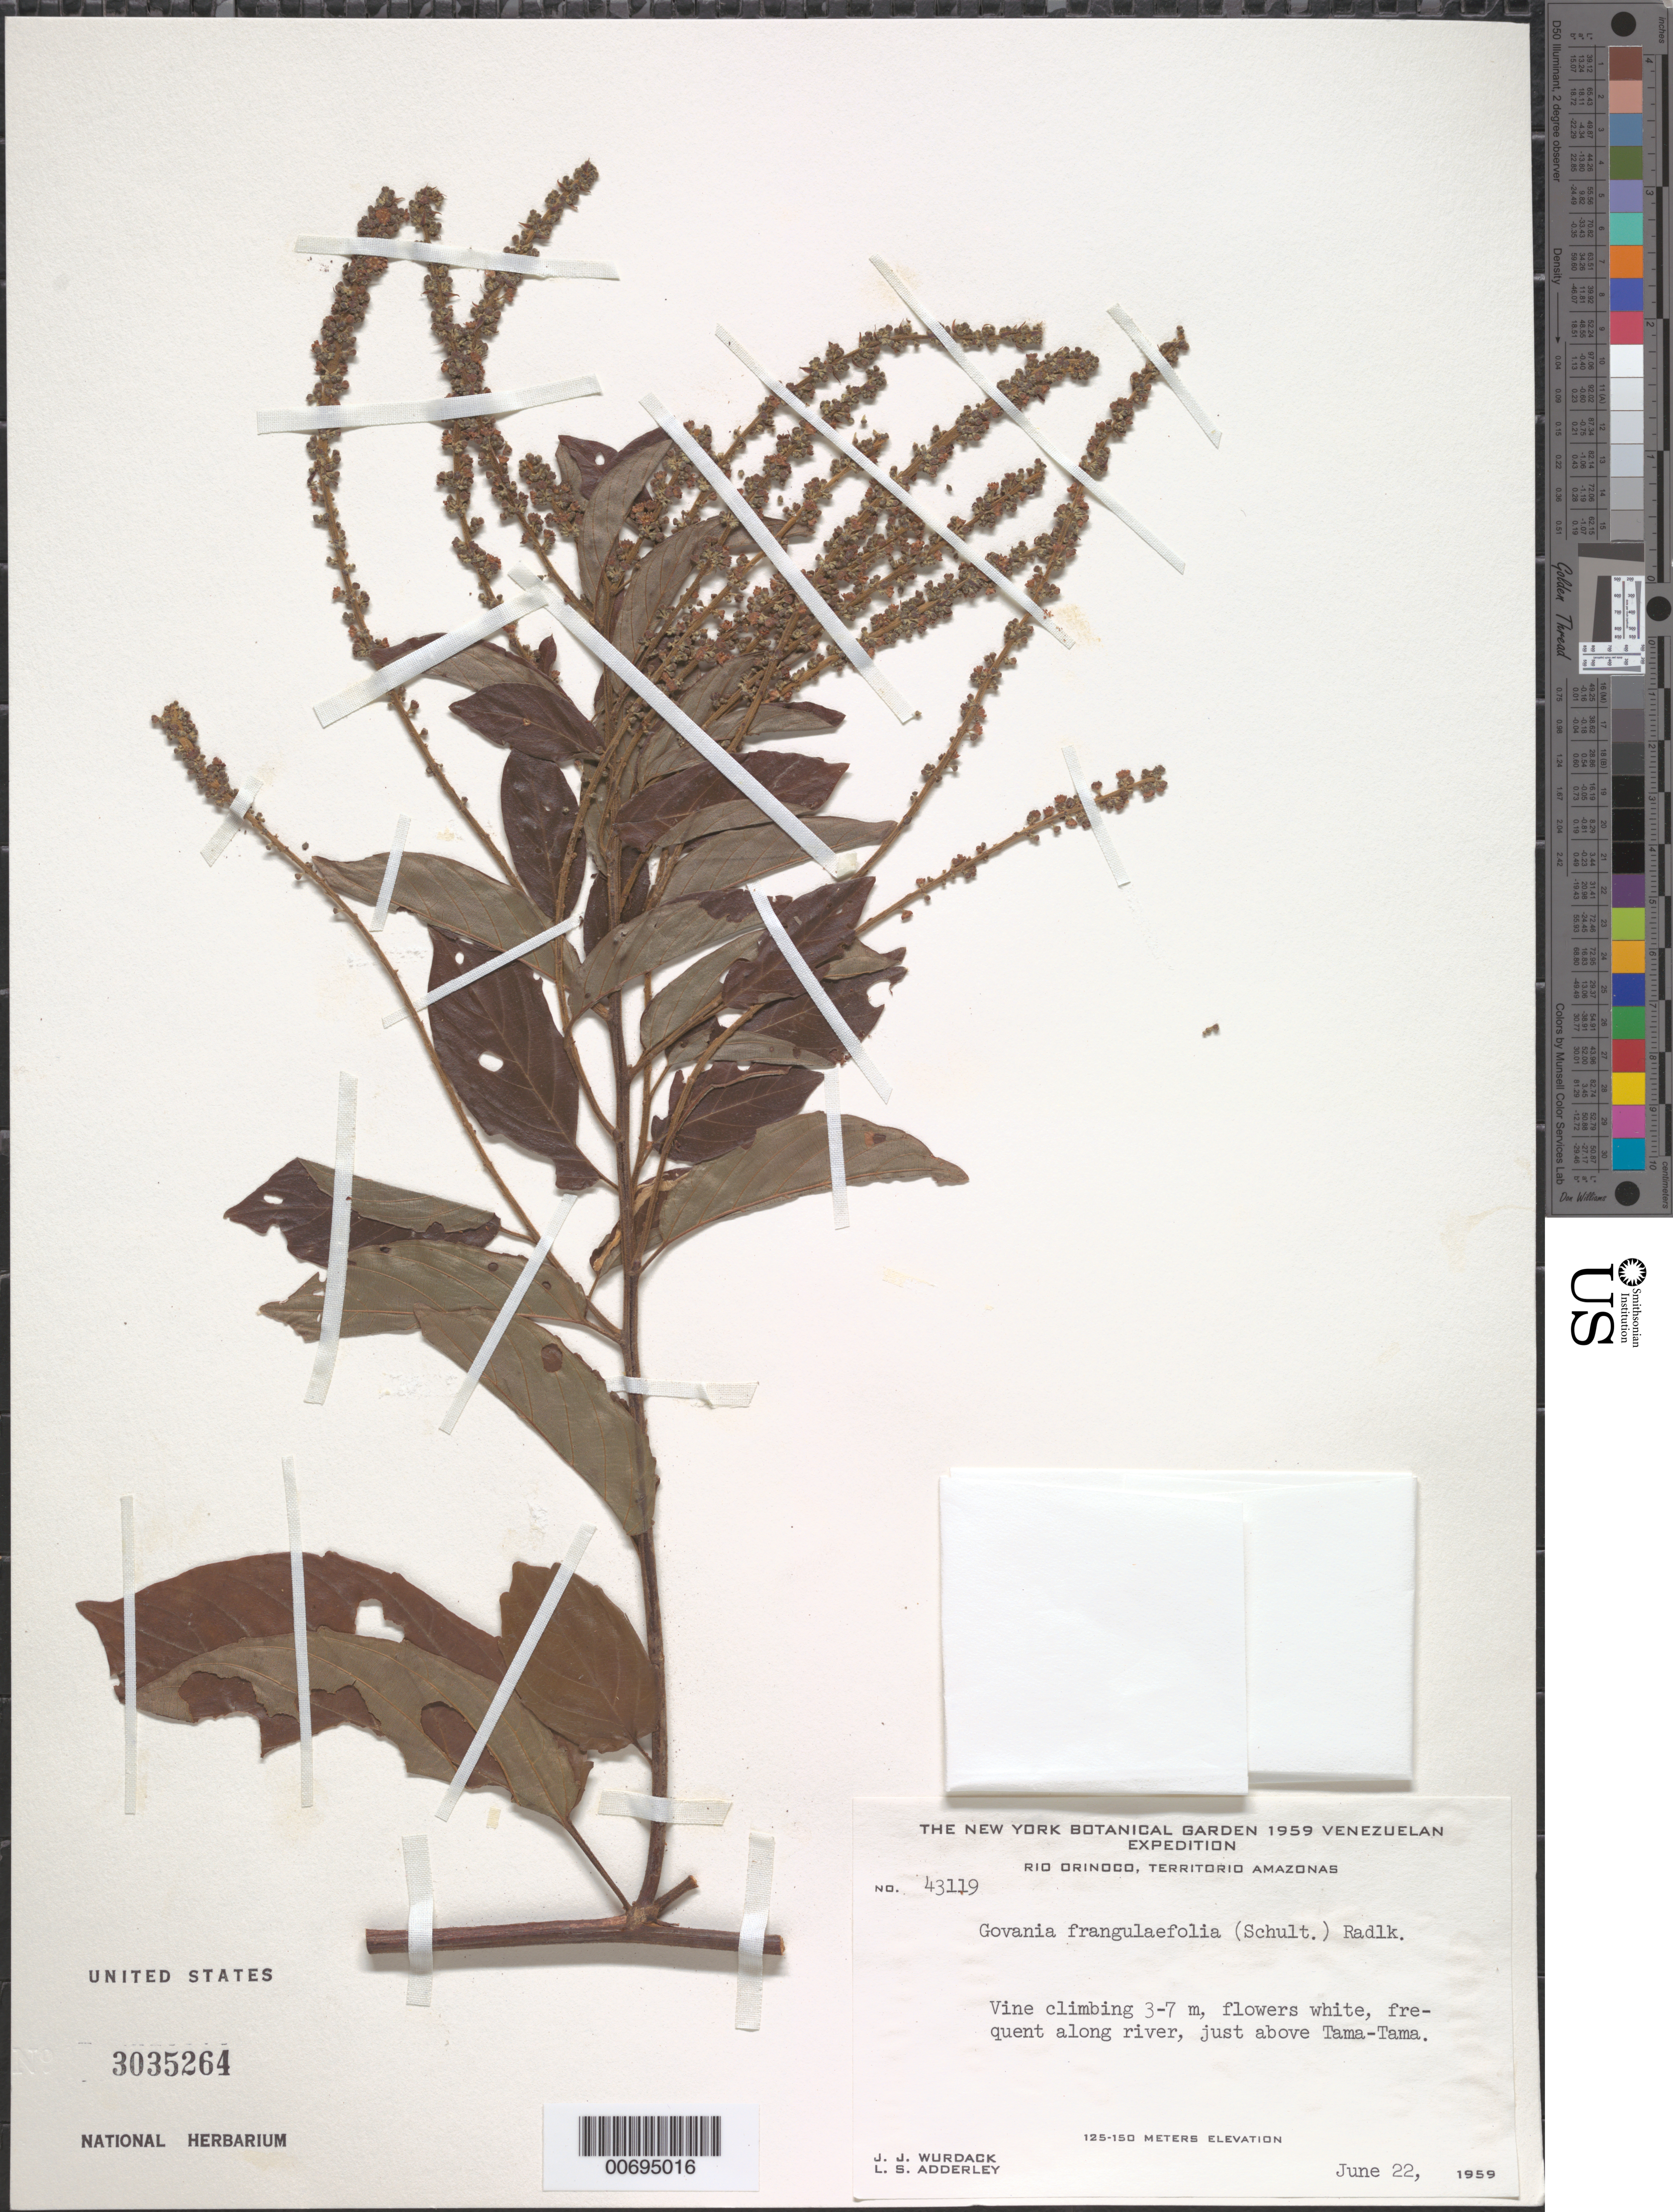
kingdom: Plantae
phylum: Tracheophyta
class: Magnoliopsida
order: Rosales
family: Rhamnaceae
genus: Gouania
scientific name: Gouania frangulifolia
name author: (Willd. ex Roem. & Schult.) Radlk.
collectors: J. J. Wurdack & L. S. Adderley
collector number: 43119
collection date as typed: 22-Jun-59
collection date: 1959-06-22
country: Venezuela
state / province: Amazonas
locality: Río Orinoco, Tama-Tama, just above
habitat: Along river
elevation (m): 125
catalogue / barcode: US 3035264